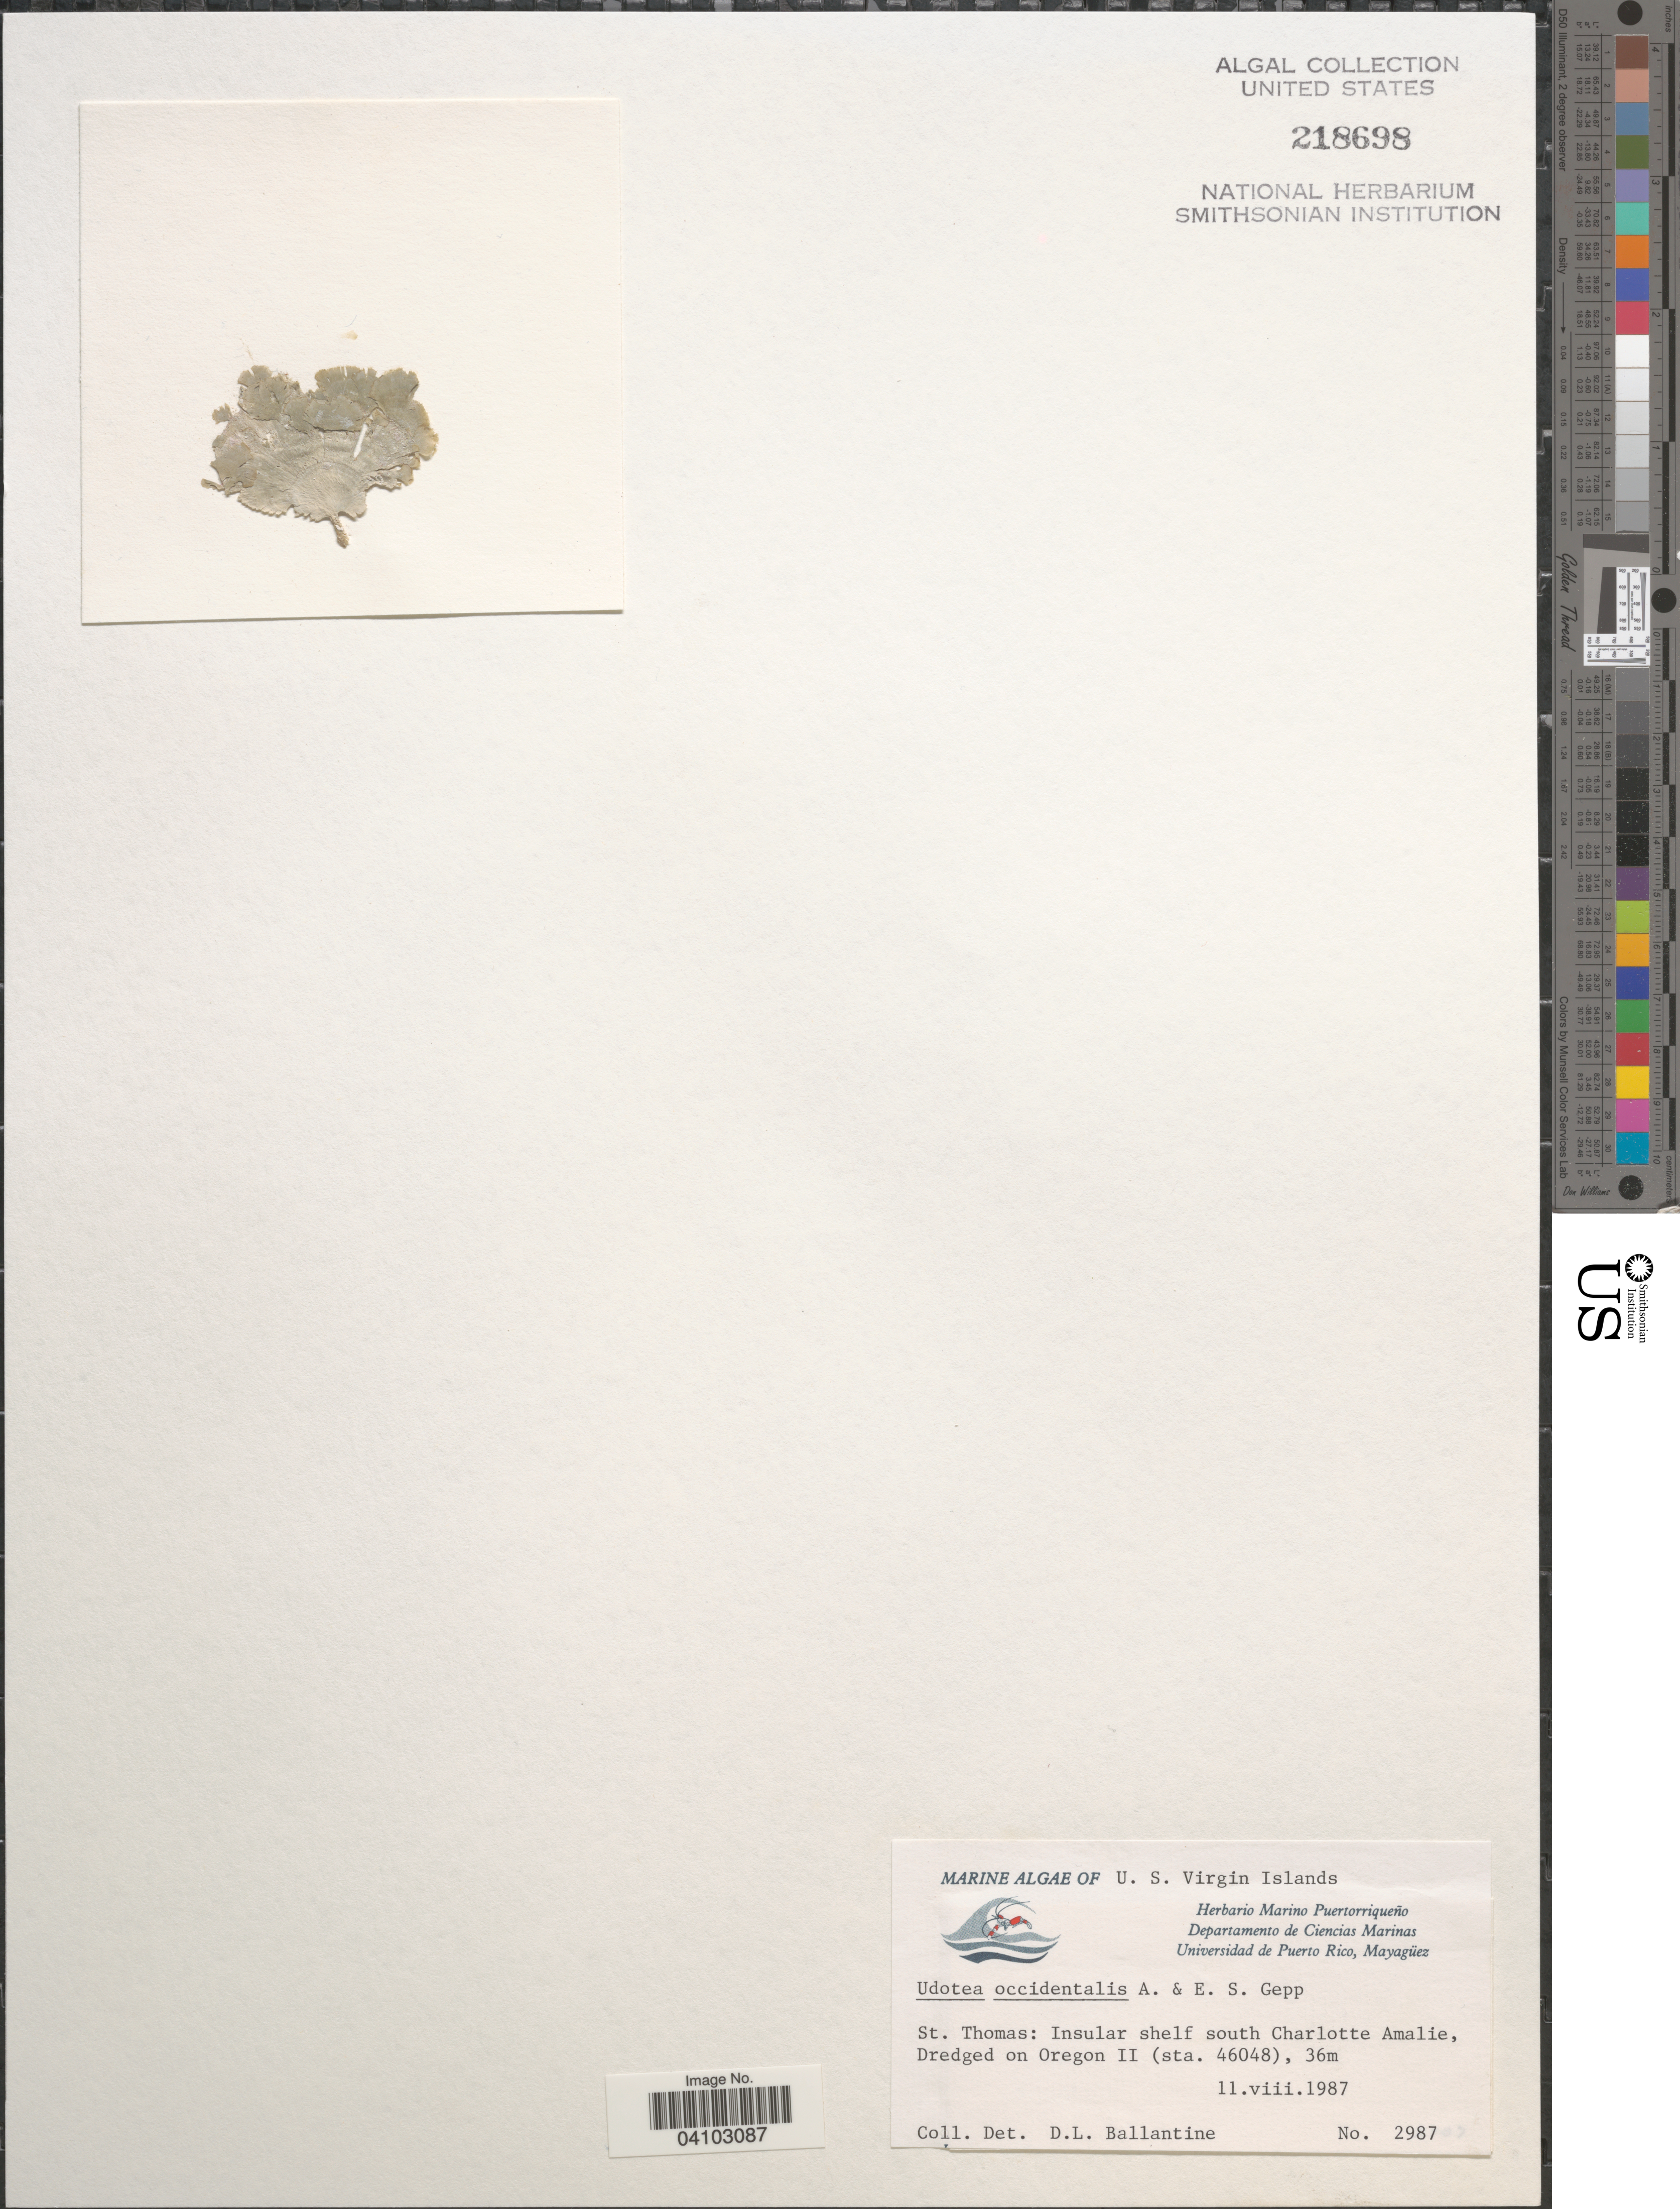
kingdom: Plantae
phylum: Chlorophyta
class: Ulvophyceae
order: Bryopsidales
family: Udoteaceae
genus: Udotea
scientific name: Udotea occidentalis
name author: A. Gepp & E. Gepp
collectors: D.L. Ballantine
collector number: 2987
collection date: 1987-08-11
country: U.S. Virgin Islands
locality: St. Thomas: Insular shelf south Charlotte Amalie, Dredged on Oregon II (sta. 46048).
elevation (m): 36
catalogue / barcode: US 218698